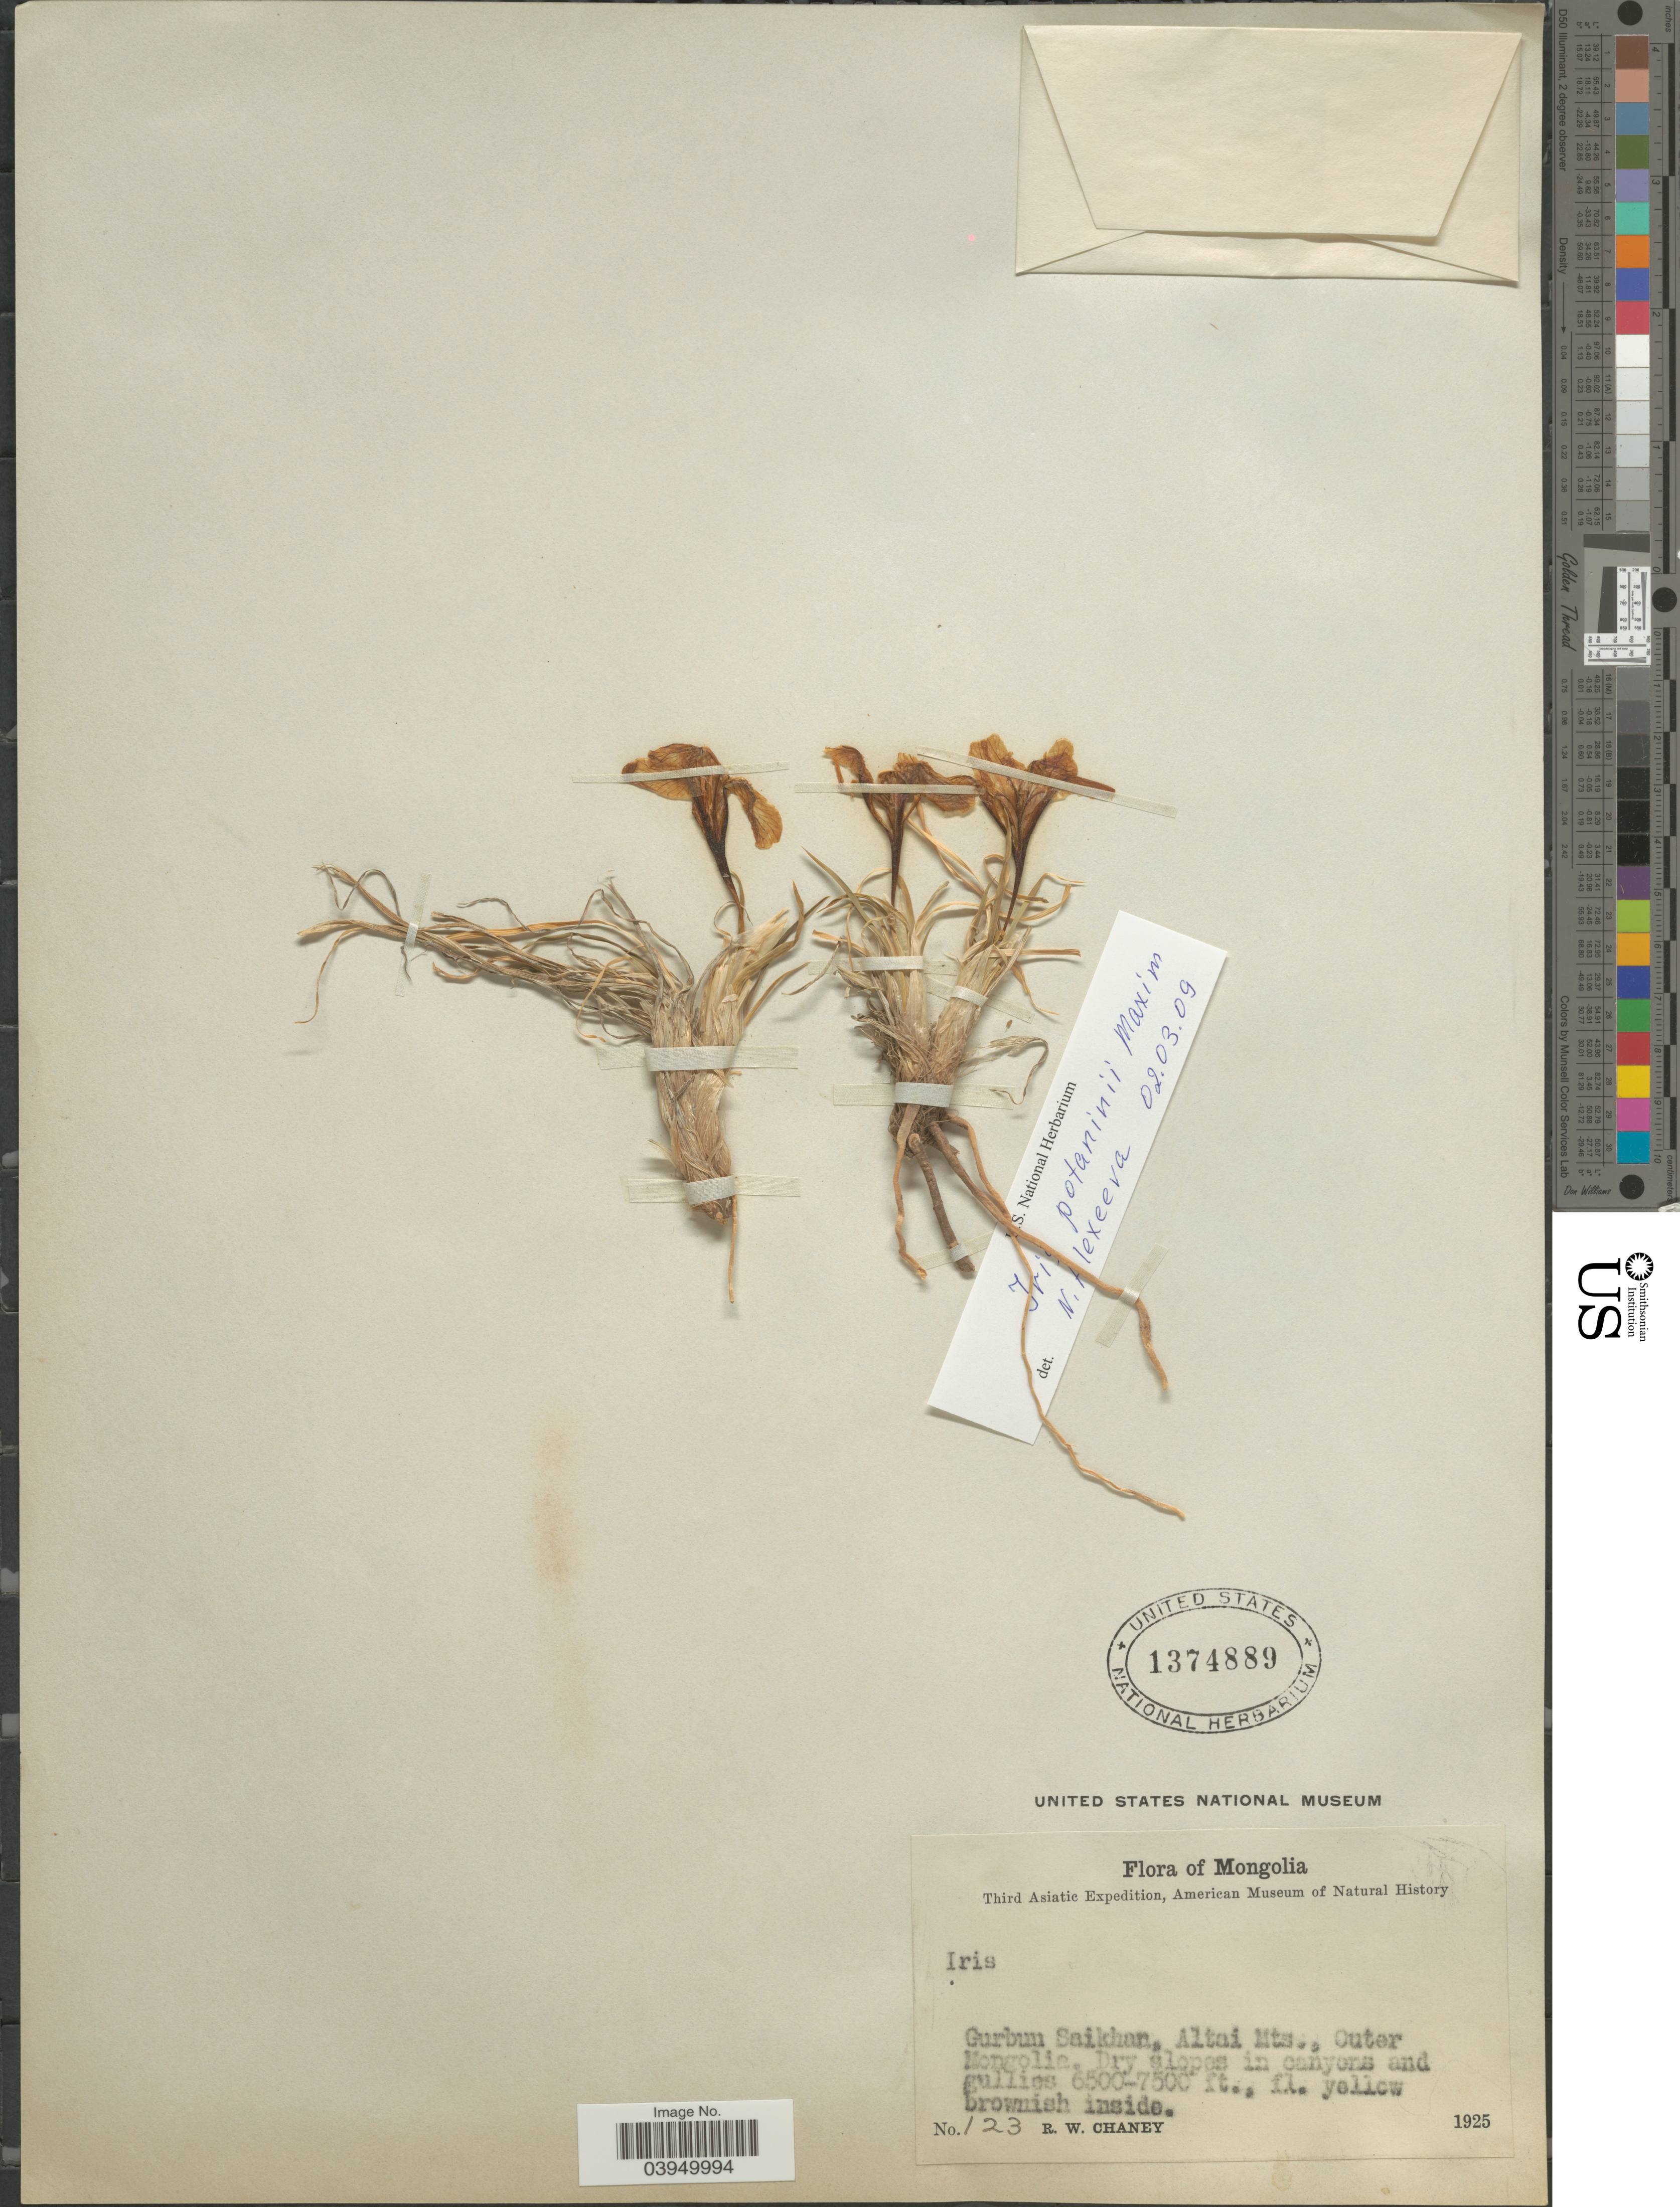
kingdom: Plantae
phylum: Tracheophyta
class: Liliopsida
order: Asparagales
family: Iridaceae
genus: Iris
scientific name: Iris sp.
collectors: R. Chaney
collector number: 123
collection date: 1925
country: Mongolia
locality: Gurbun Saikhar, Altai Mts., Outer Mongolia.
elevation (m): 1981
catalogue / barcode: US 1374889